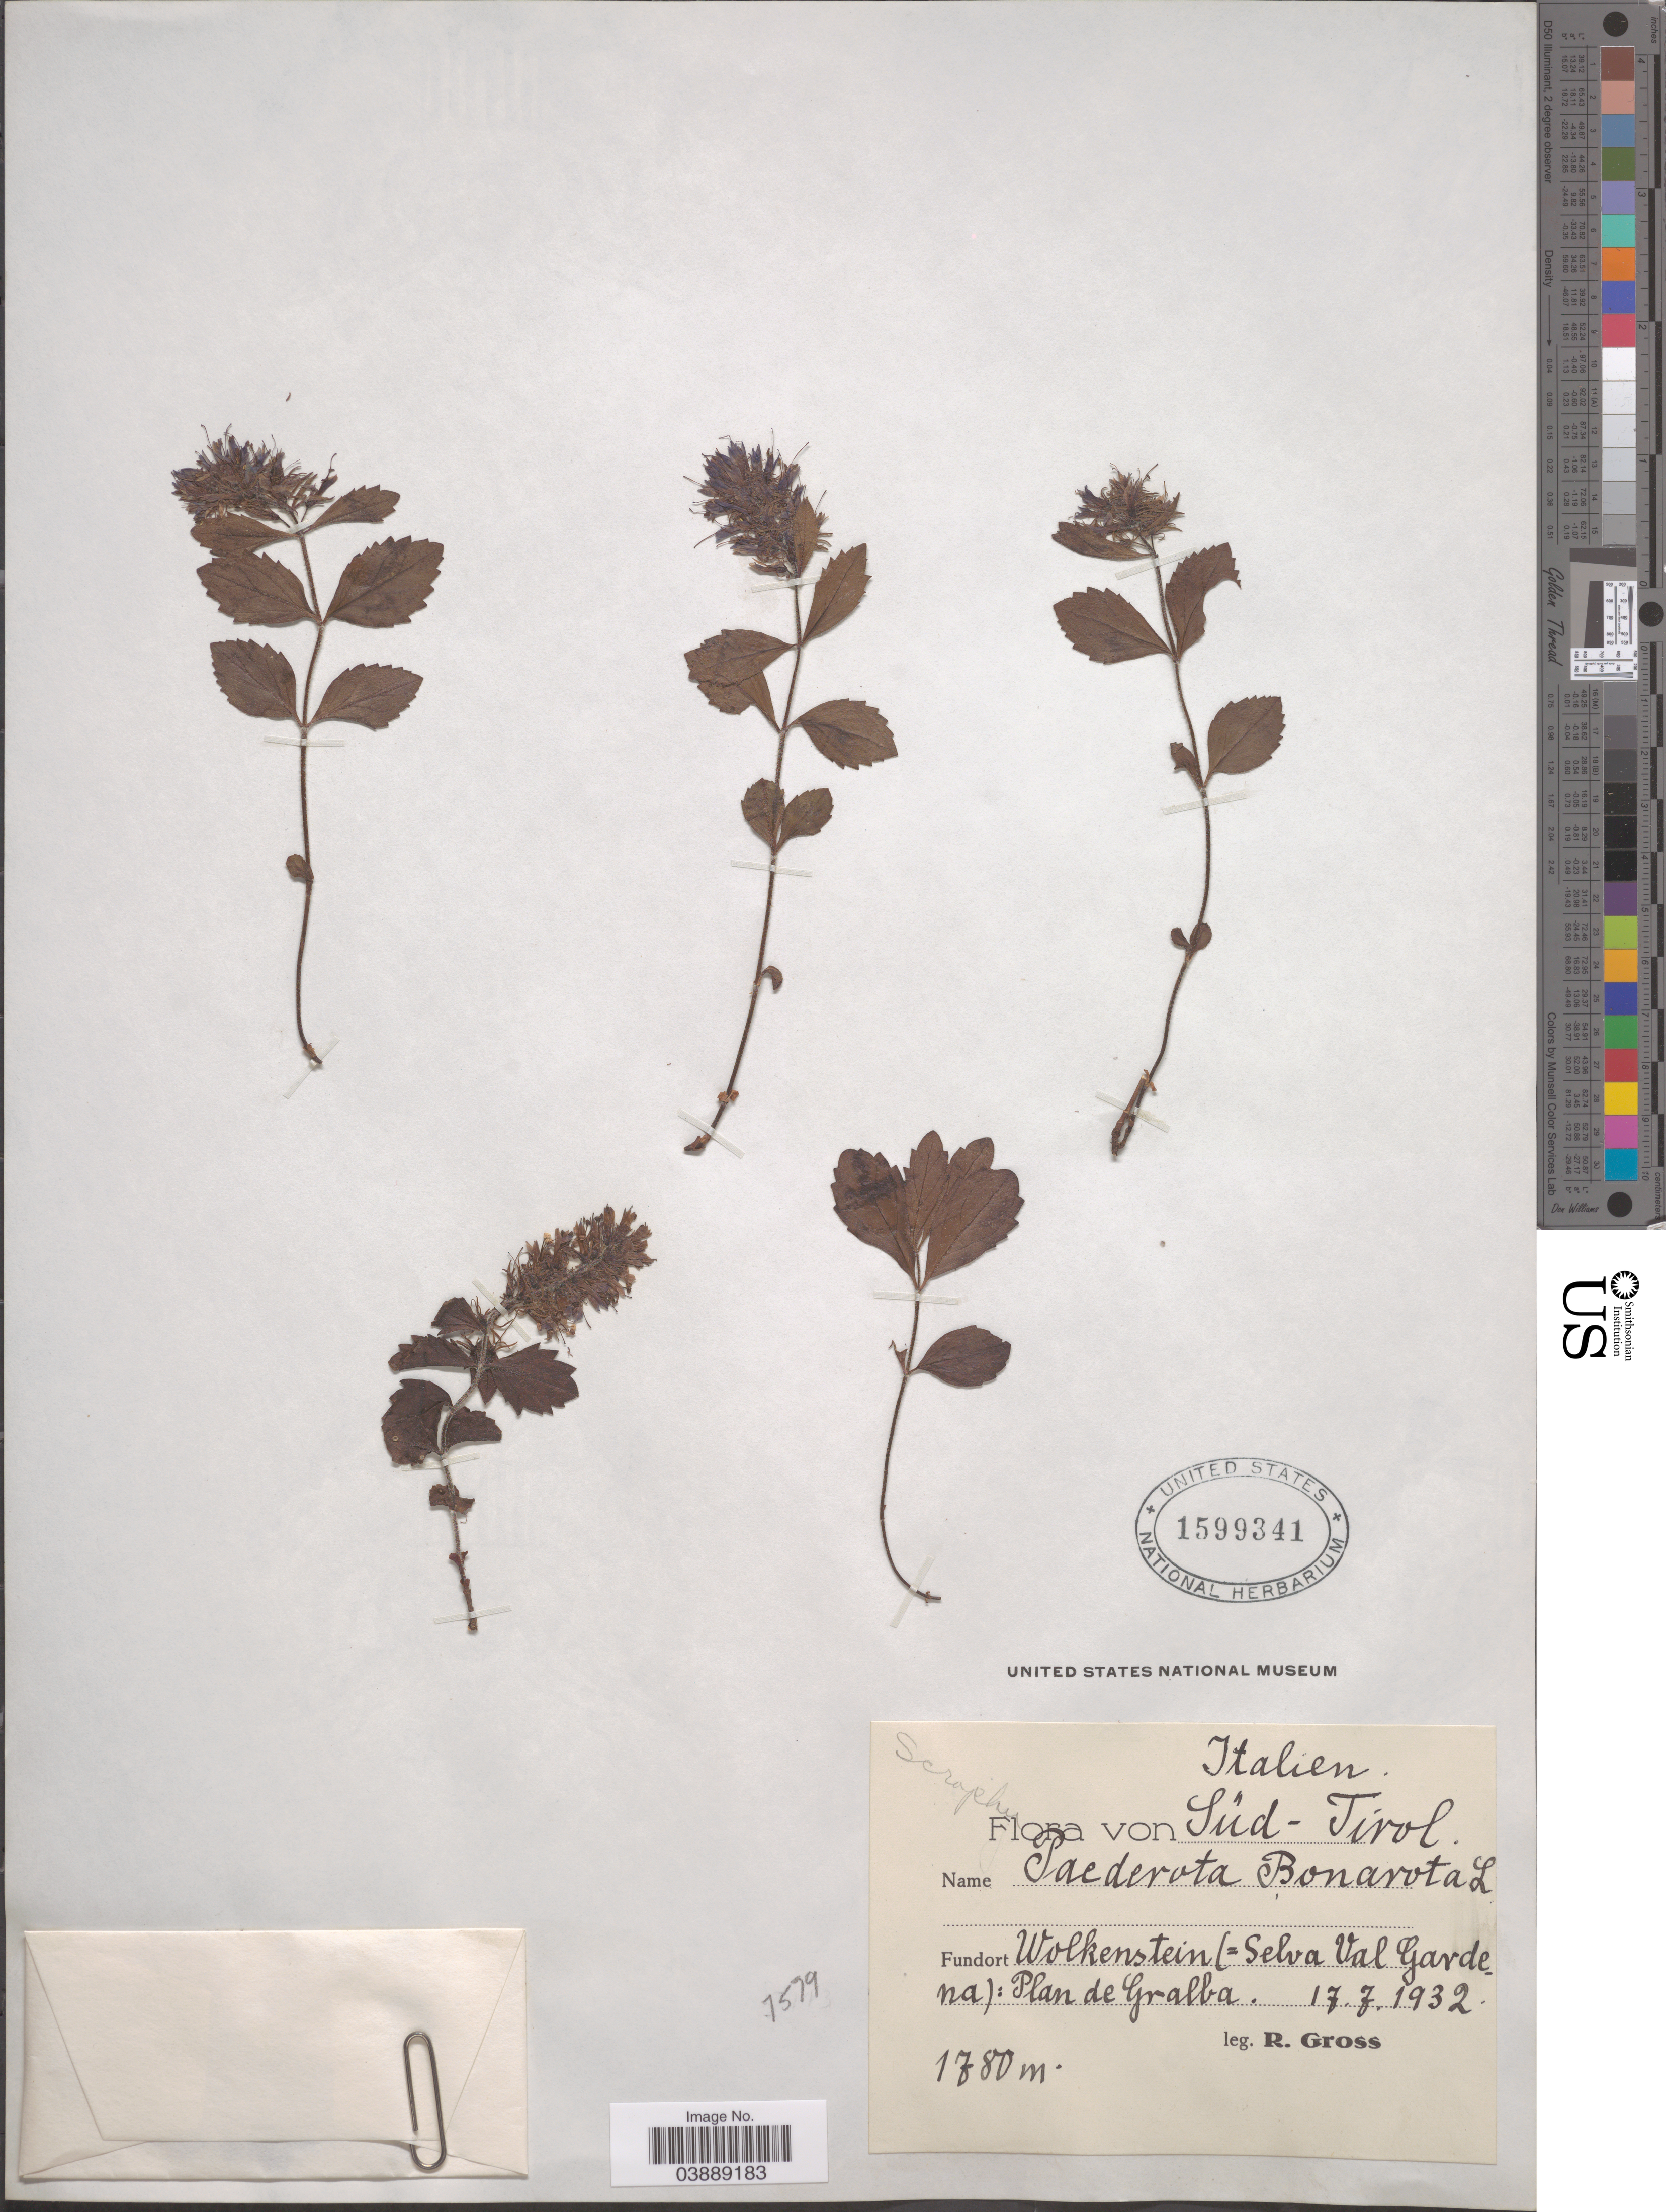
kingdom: Plantae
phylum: Tracheophyta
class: Magnoliopsida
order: Lamiales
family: Plantaginaceae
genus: Veronica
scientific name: Veronica bonarota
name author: L.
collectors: R. Gross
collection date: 1932-07-17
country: Italy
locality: Italien. Süd-Tirol. Wolkenstein (= Selva Val Gardena): Plan de Gralba.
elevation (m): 1780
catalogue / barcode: US 1599341